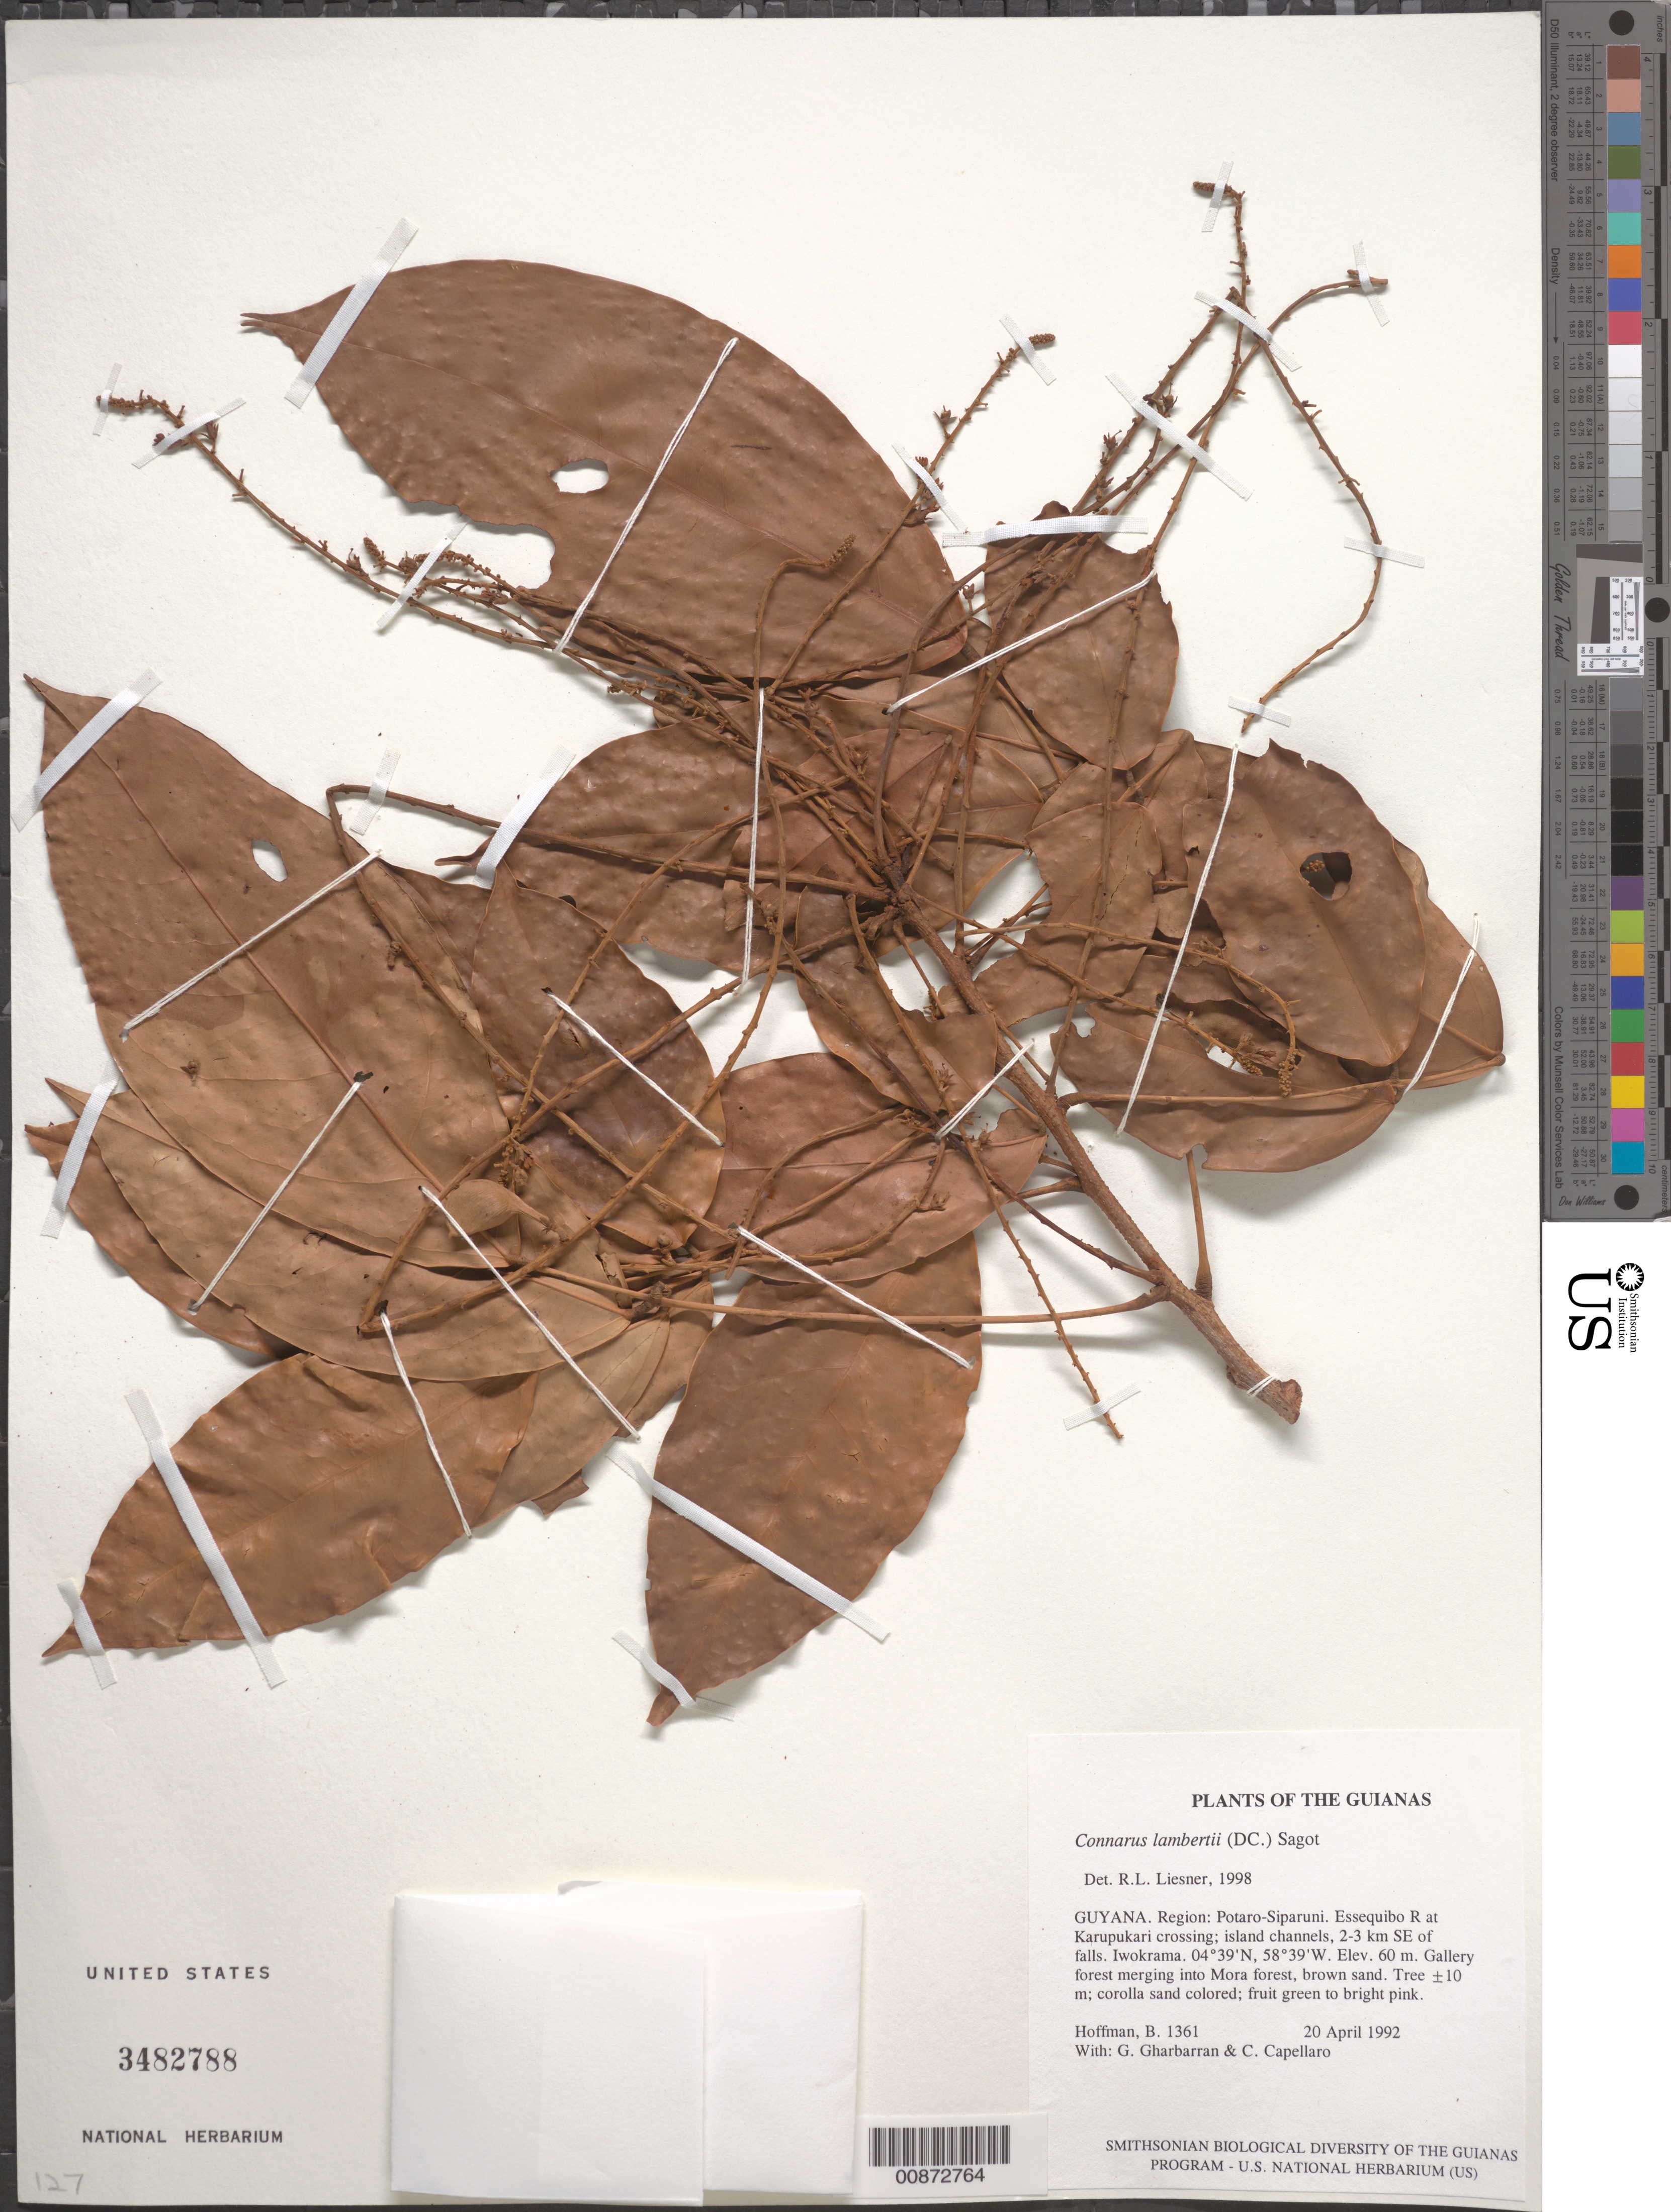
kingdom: Plantae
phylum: Tracheophyta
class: Magnoliopsida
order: Oxalidales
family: Connaraceae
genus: Connarus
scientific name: Connarus lambertii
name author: (DC.) Sagot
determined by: Liesner, R. L.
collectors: B. Hoffman, G. Gharbarran & C. Capellaro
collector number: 1361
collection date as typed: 20 April 1992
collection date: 1992-04-20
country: Guyana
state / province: Potaro-Siparuni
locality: Essequibo River at Karupukari crossing; island channels, 2-3 km SE of falls. Iwokrama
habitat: Gallery forest merging into Mora forest, brown sand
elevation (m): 60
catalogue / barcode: US 3482788